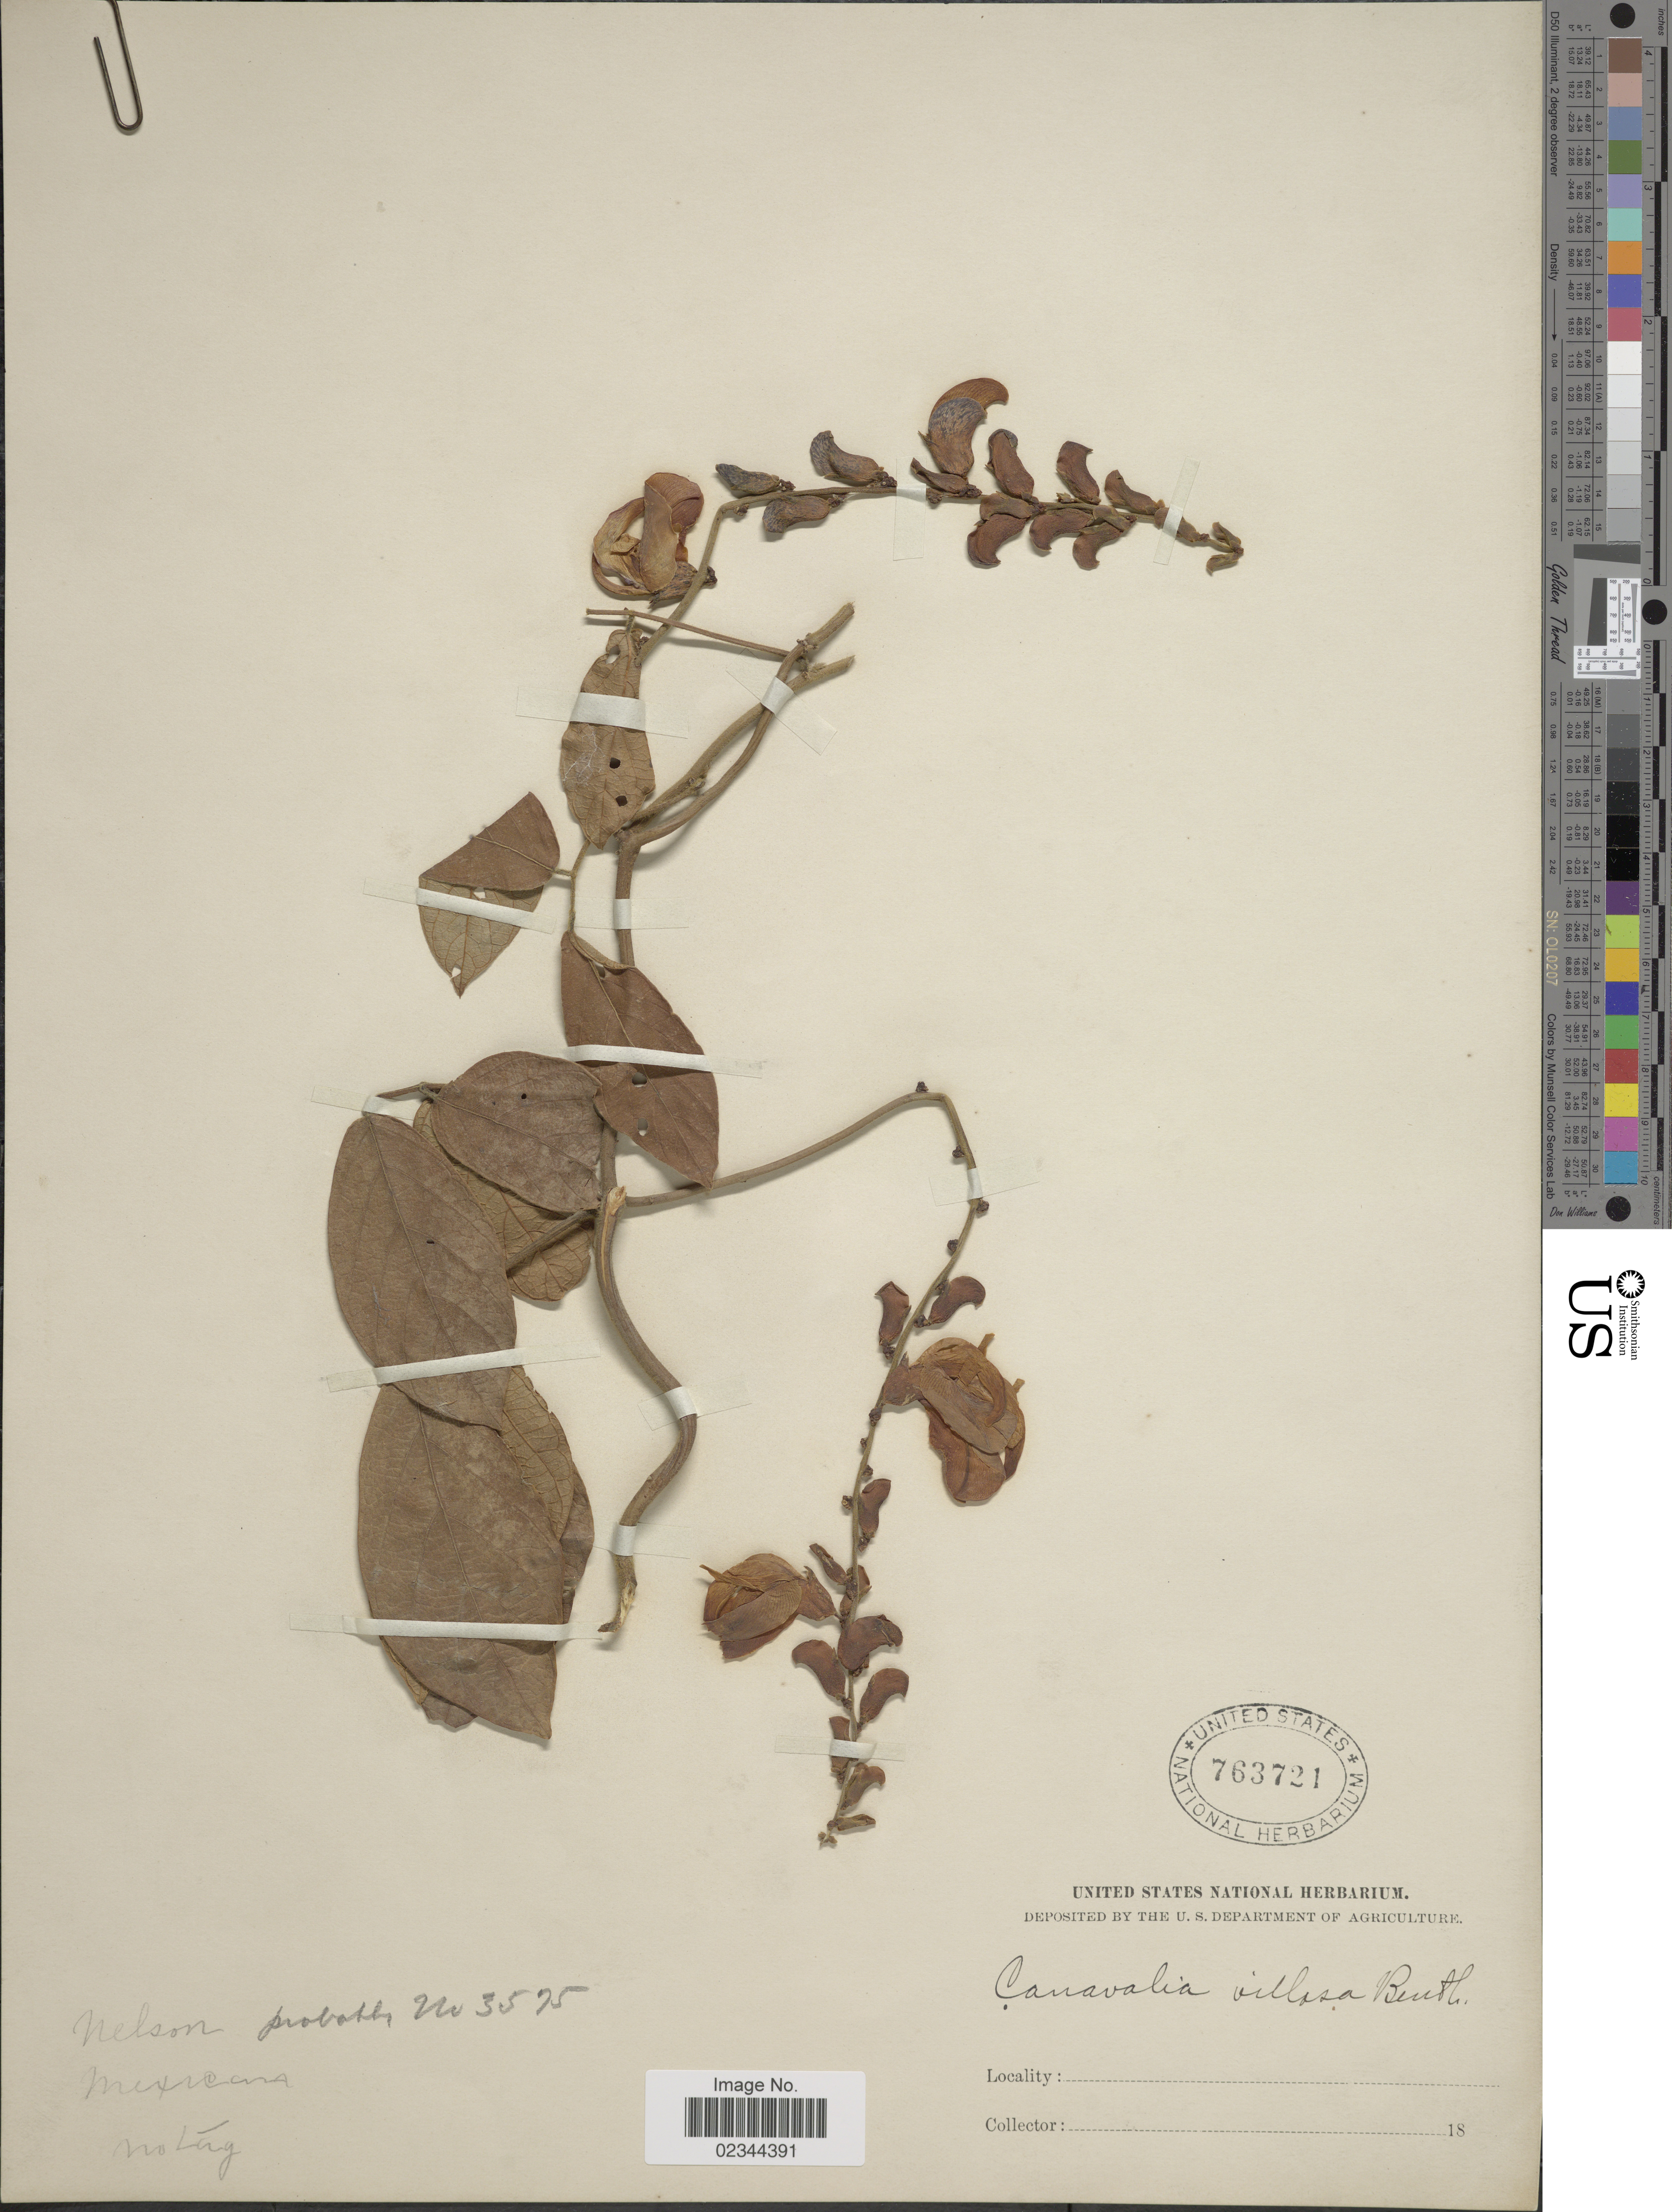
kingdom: Plantae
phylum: Tracheophyta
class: Magnoliopsida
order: Fabales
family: Fabaceae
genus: Canavalia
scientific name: Canavalia villosa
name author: Benth.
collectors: Nelson, --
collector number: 3575?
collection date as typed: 18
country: Mexico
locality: Mexicana.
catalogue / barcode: US 763721